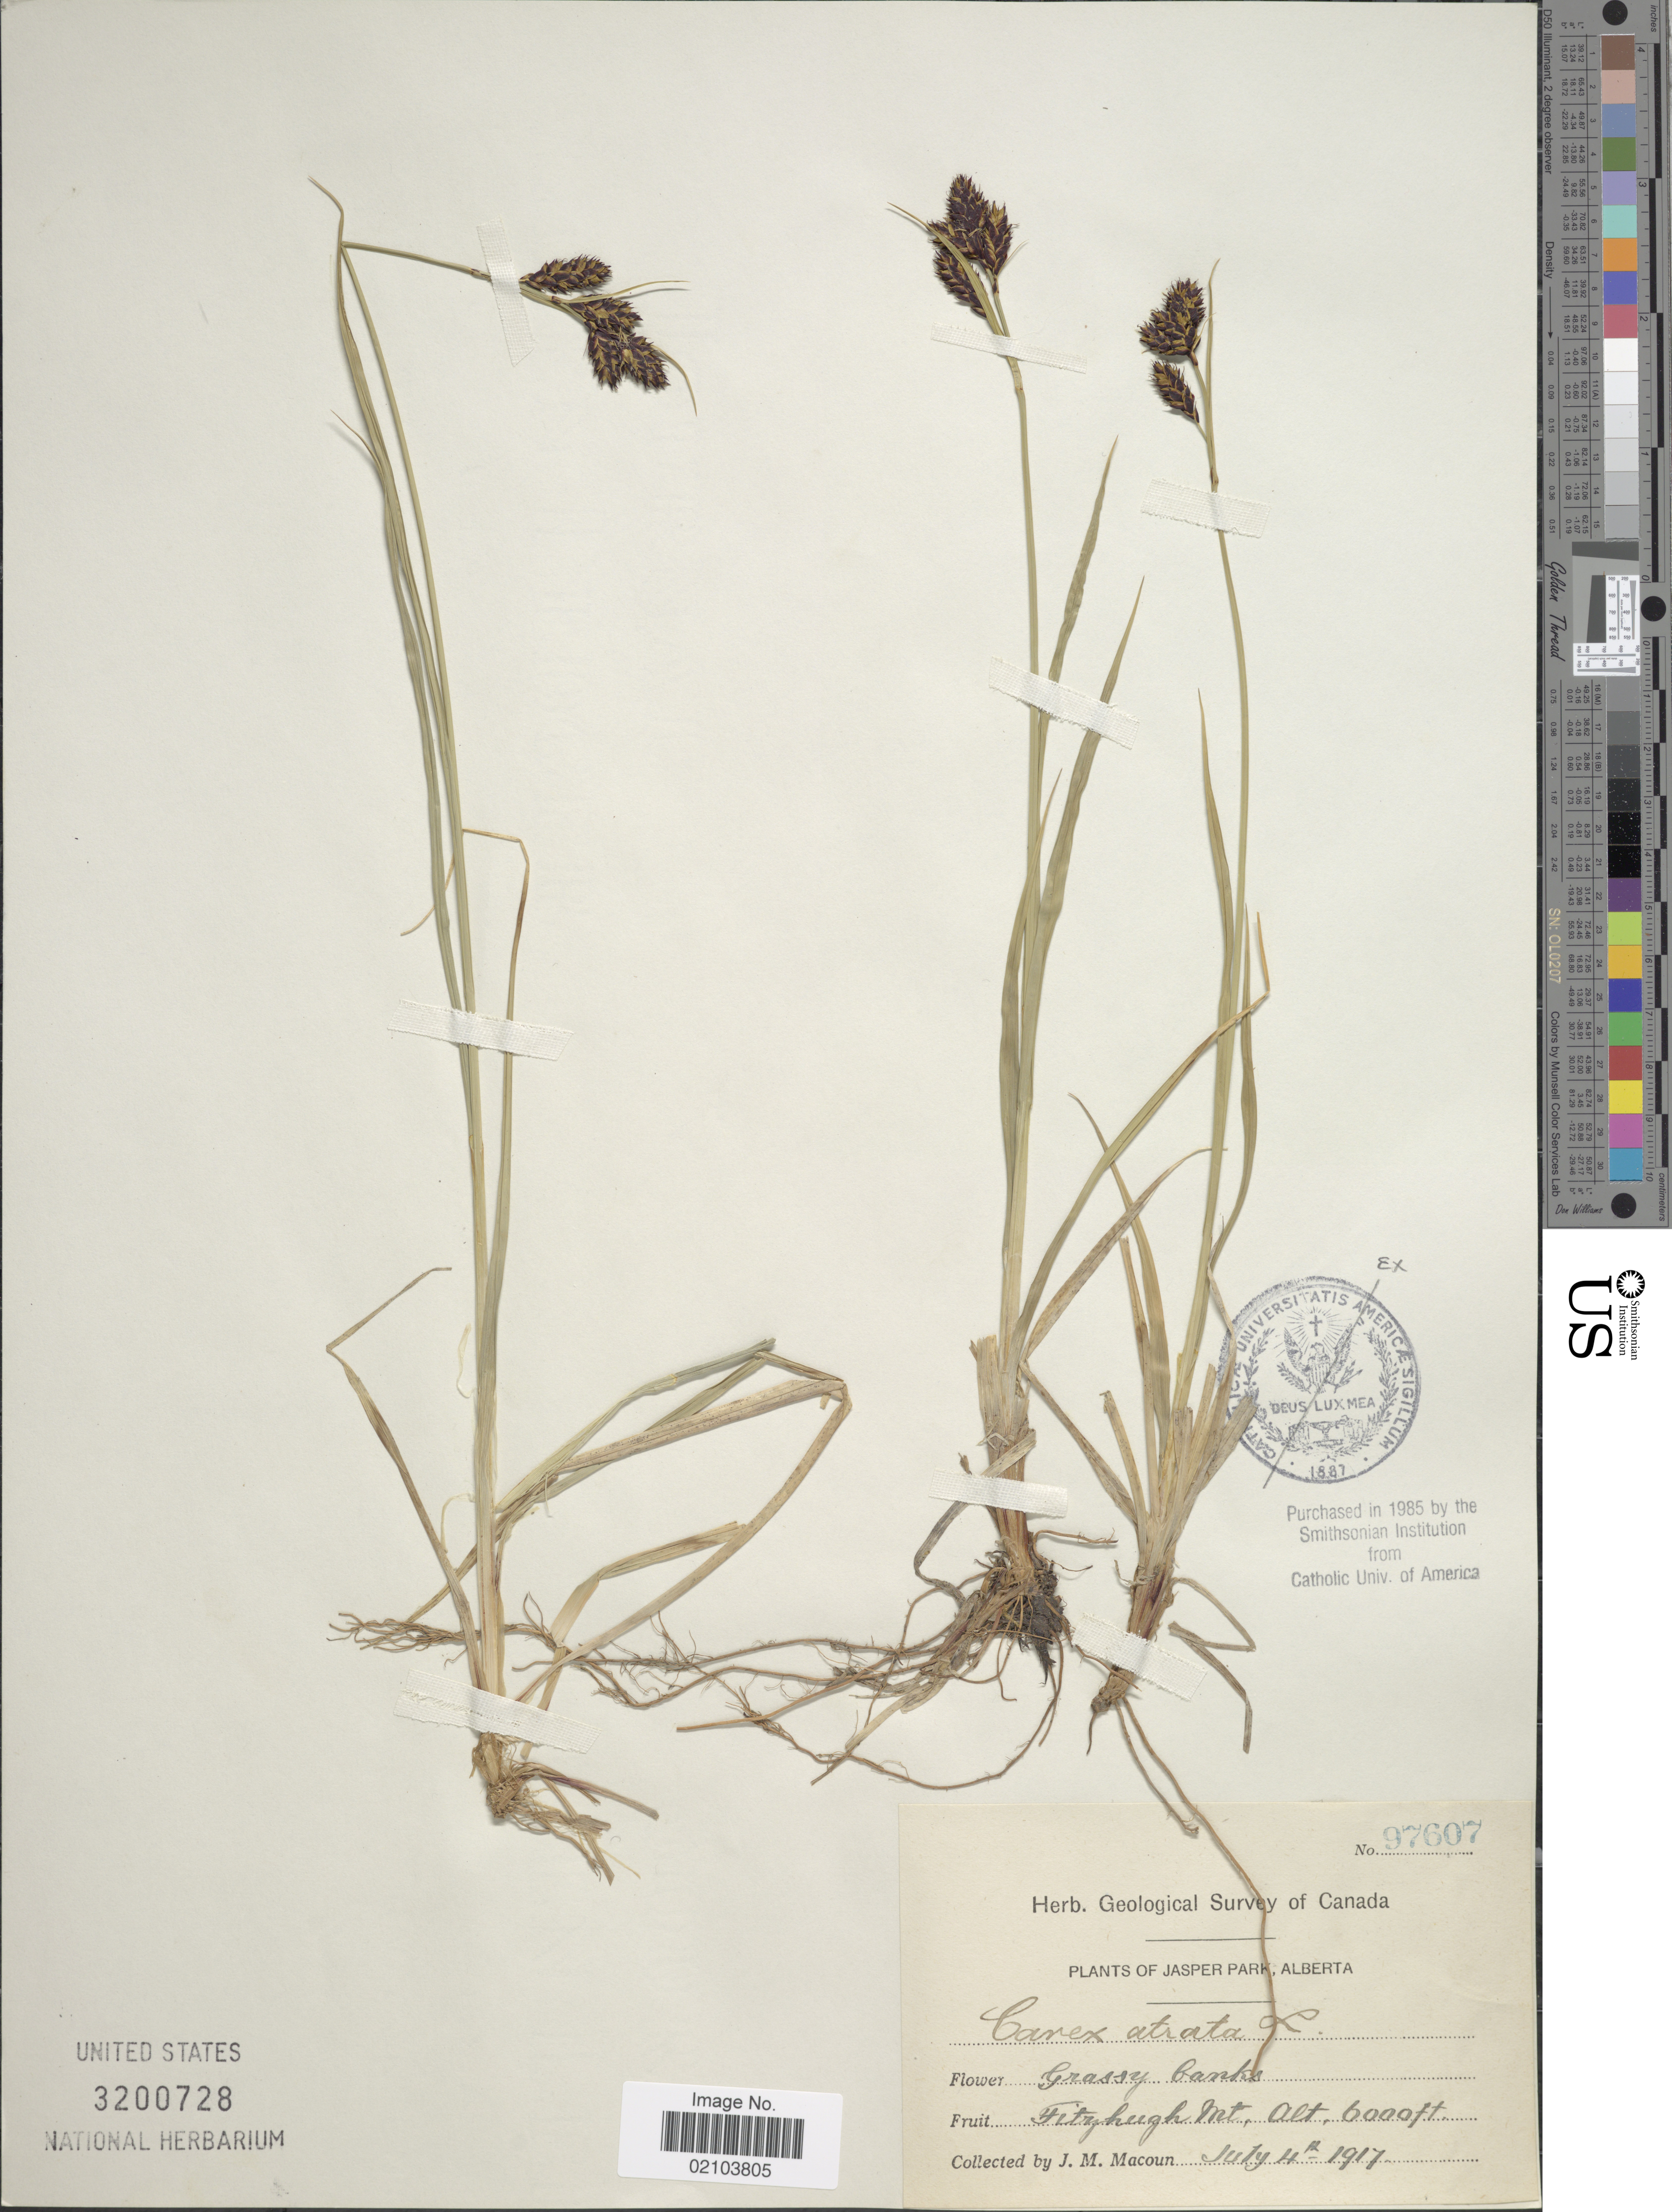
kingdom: Plantae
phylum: Tracheophyta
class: Liliopsida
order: Poales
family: Cyperaceae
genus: Carex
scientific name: Carex atrata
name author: L.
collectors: J. M. Macoun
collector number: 97607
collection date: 1917-07-04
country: Canada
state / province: Alberta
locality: Jasper Park. Fitzhugh Mt.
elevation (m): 1829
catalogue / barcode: US 3200728